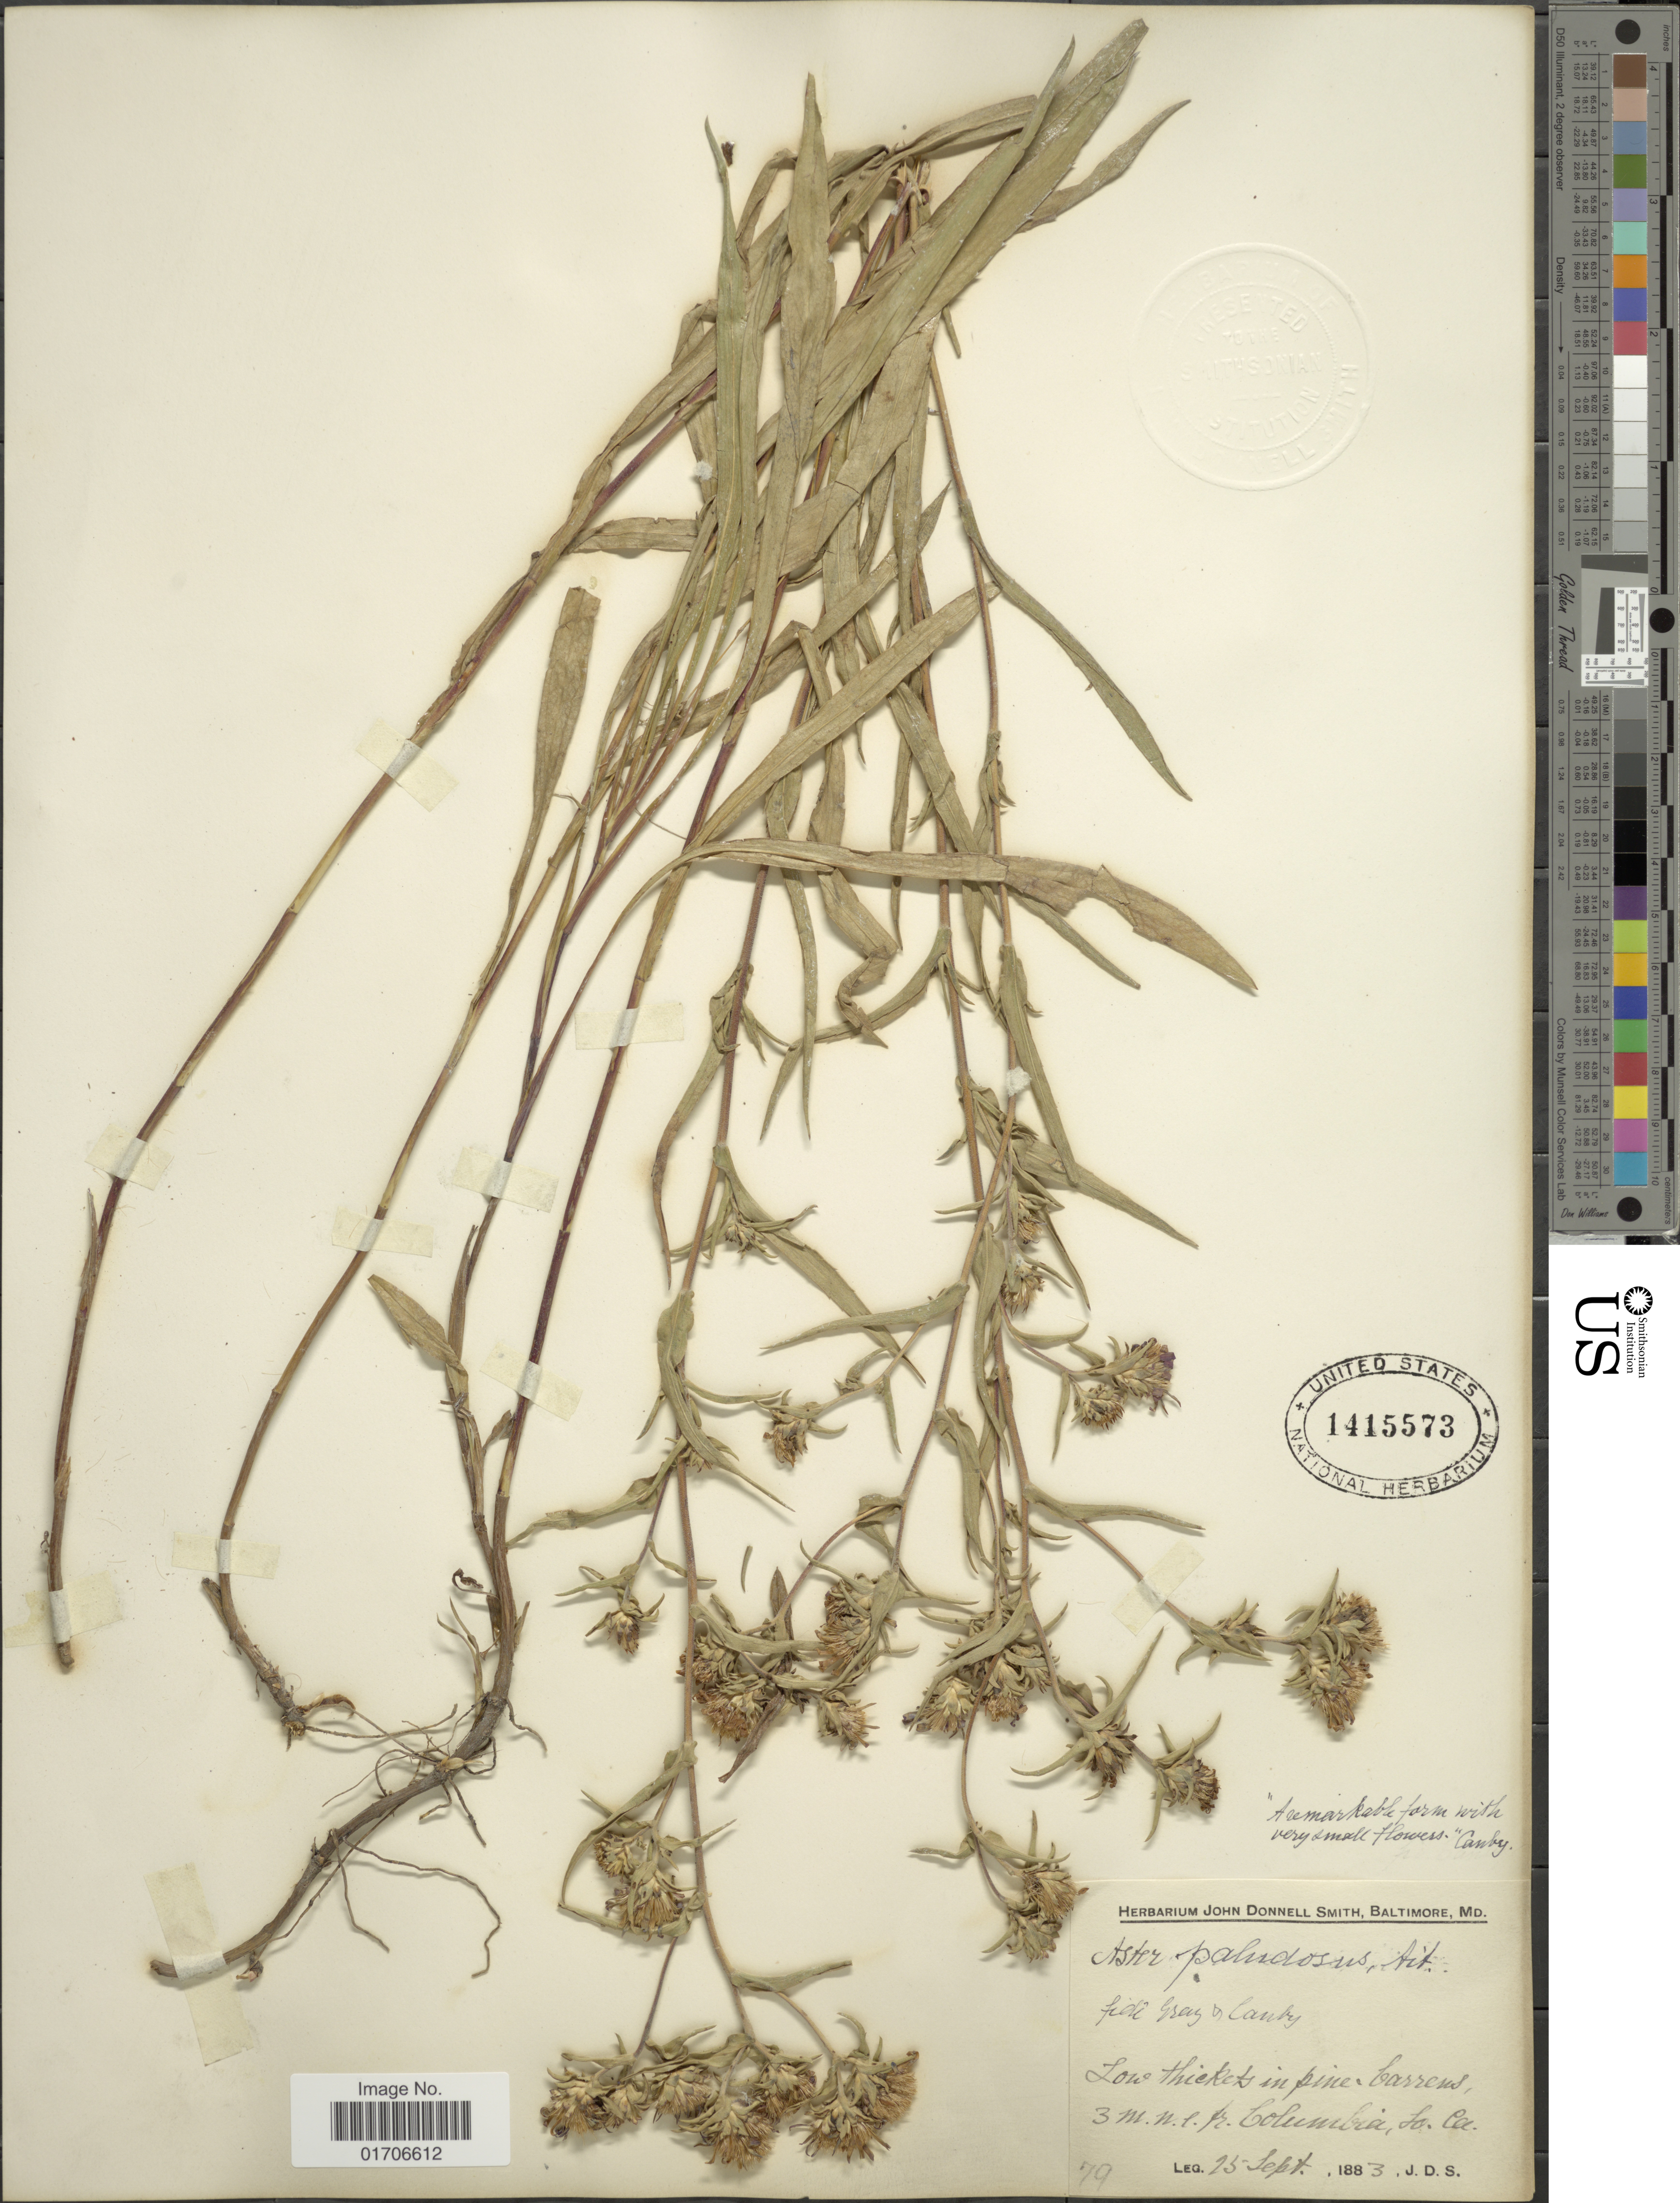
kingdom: Plantae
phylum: Tracheophyta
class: Magnoliopsida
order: Asterales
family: Asteraceae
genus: Eurybia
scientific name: Eurybia paludosa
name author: (Aiton) G.L. Nesom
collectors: J. Donnell Smith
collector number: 79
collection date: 1883-09-25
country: United States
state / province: South Carolina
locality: Low thicket in pine barrens, 3 m. n.e. fr. Columbia, So. Ca.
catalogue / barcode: US 1415573